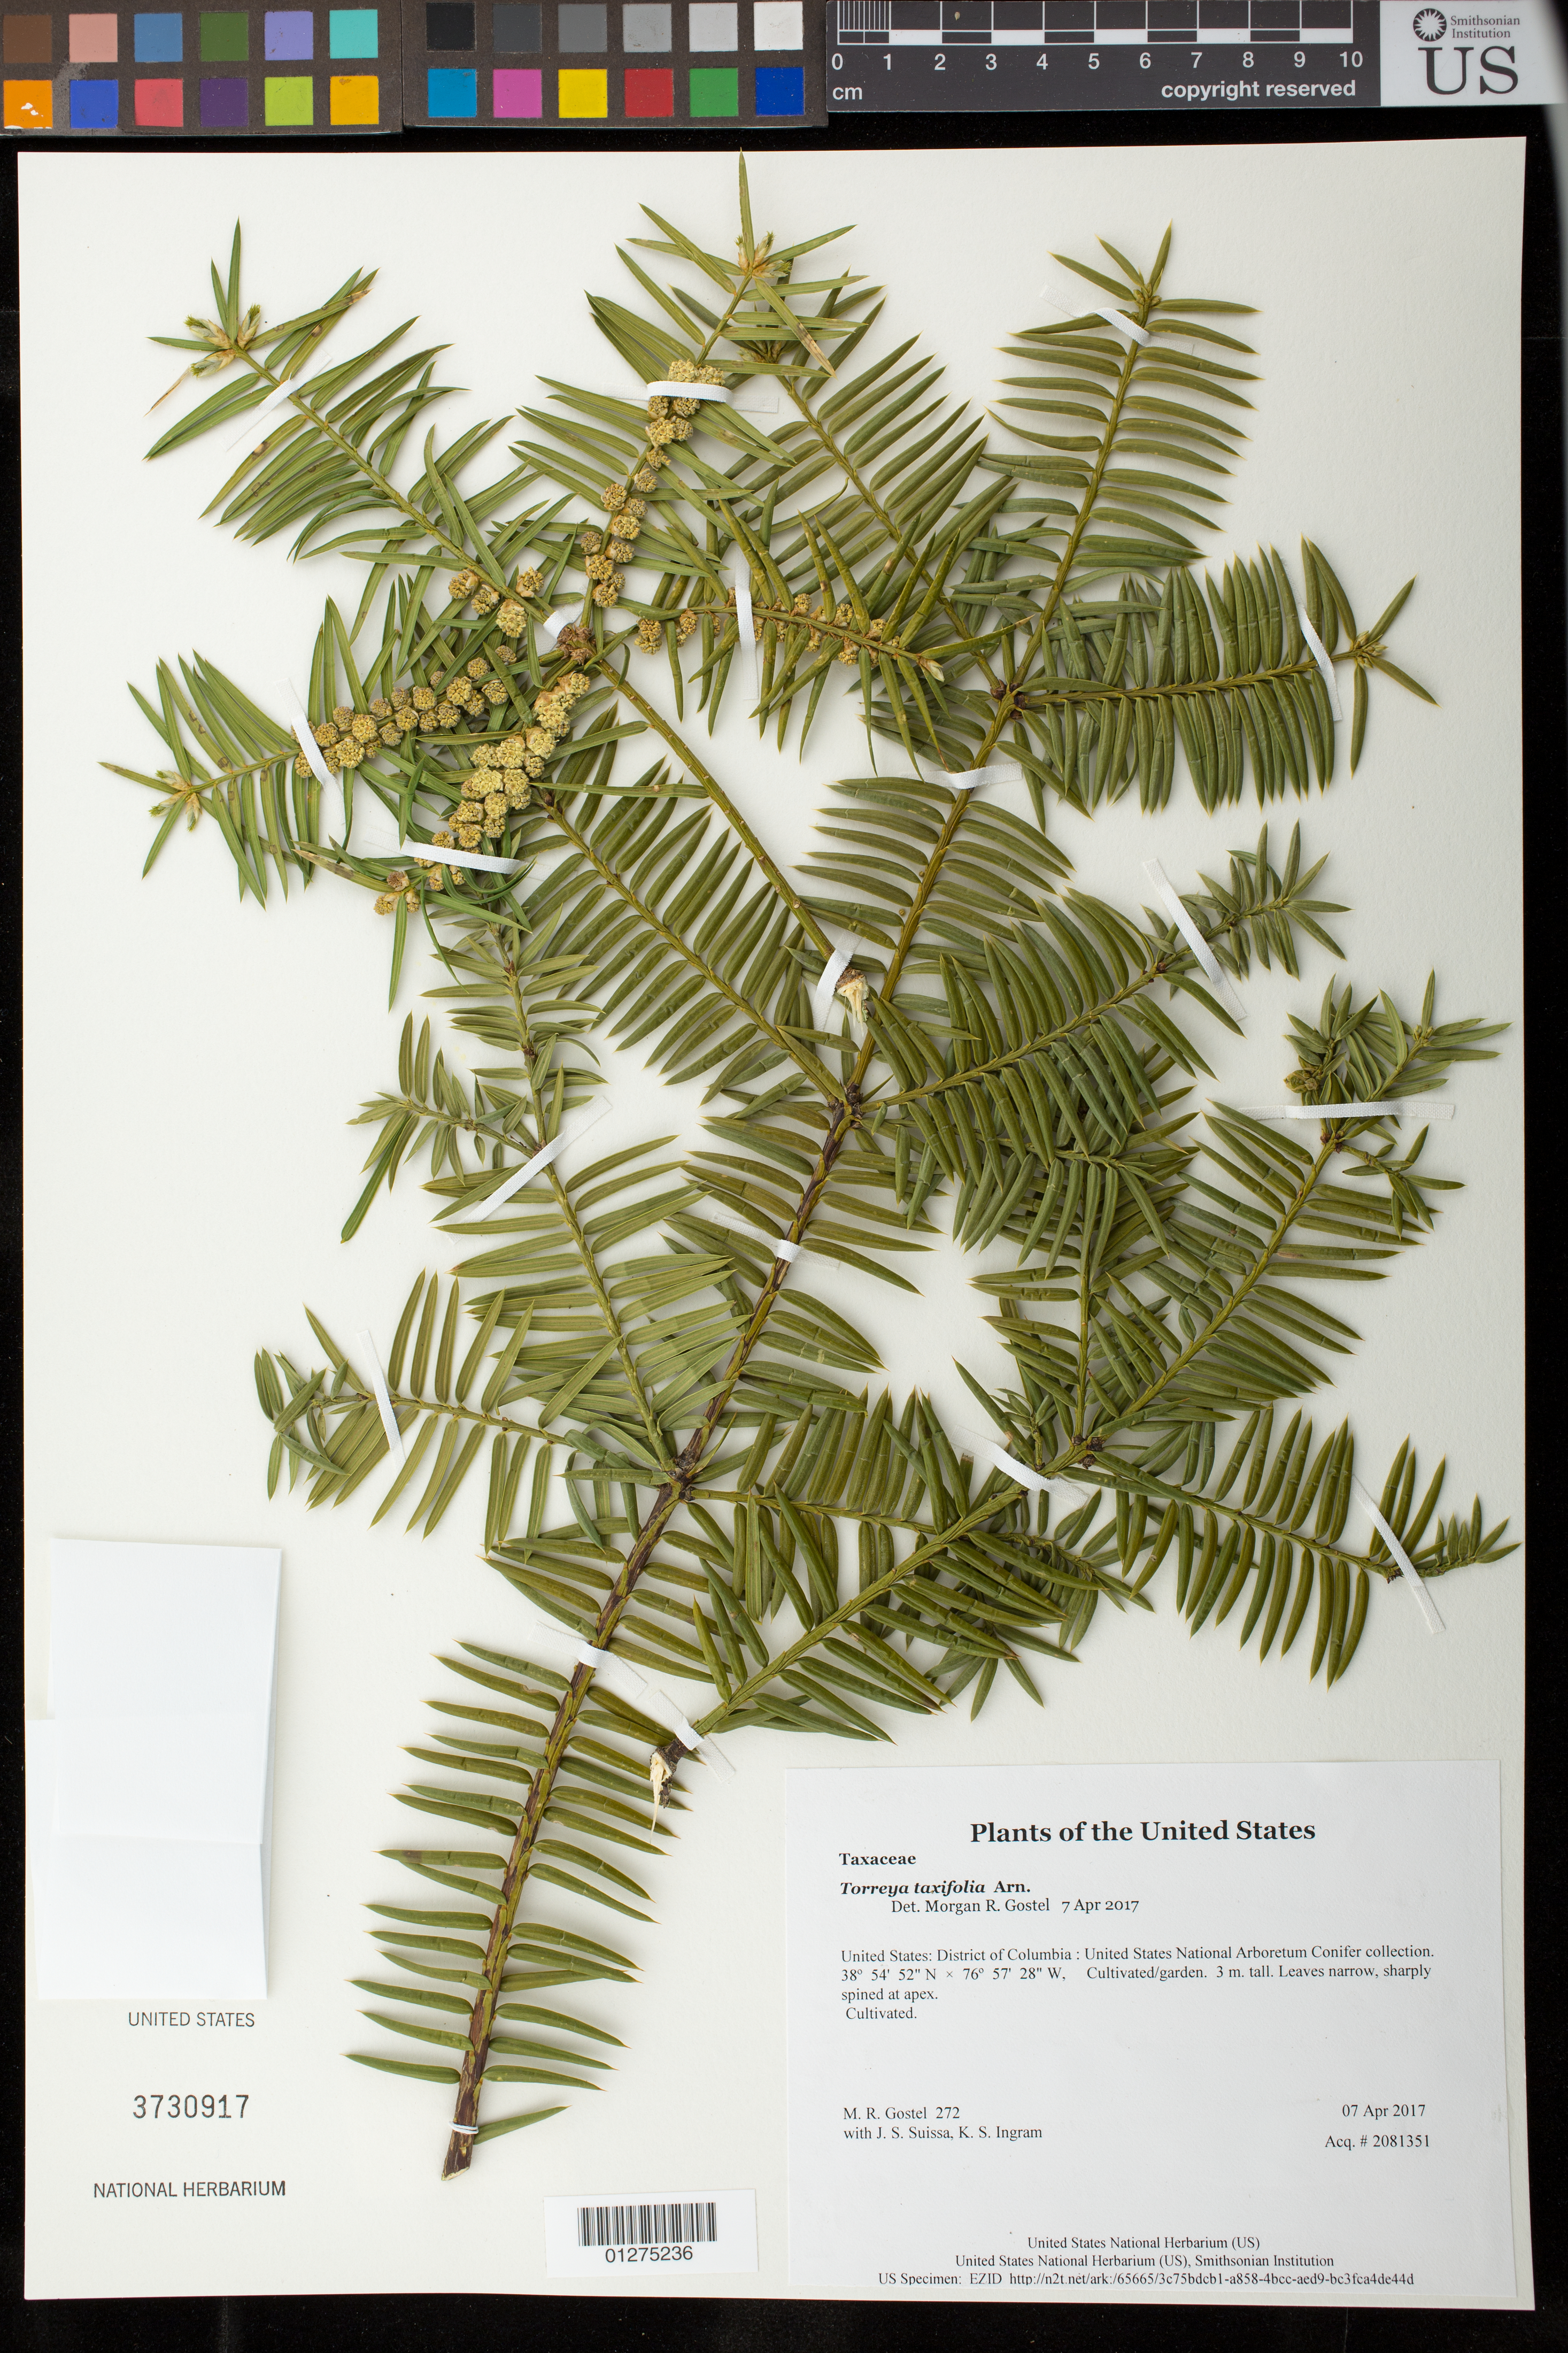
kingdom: Plantae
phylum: Tracheophyta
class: Pinopsida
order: Pinales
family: Taxaceae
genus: Torreya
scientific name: Torreya taxifolia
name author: Arn.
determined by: Gostel, M. R.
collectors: M. R. Gostel, J. S. Suissa & K. S. Ingram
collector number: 272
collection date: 2017-04-07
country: United States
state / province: District of Columbia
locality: United States National Arboretum Conifer collection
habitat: Cultivated/garden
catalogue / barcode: US 3730917